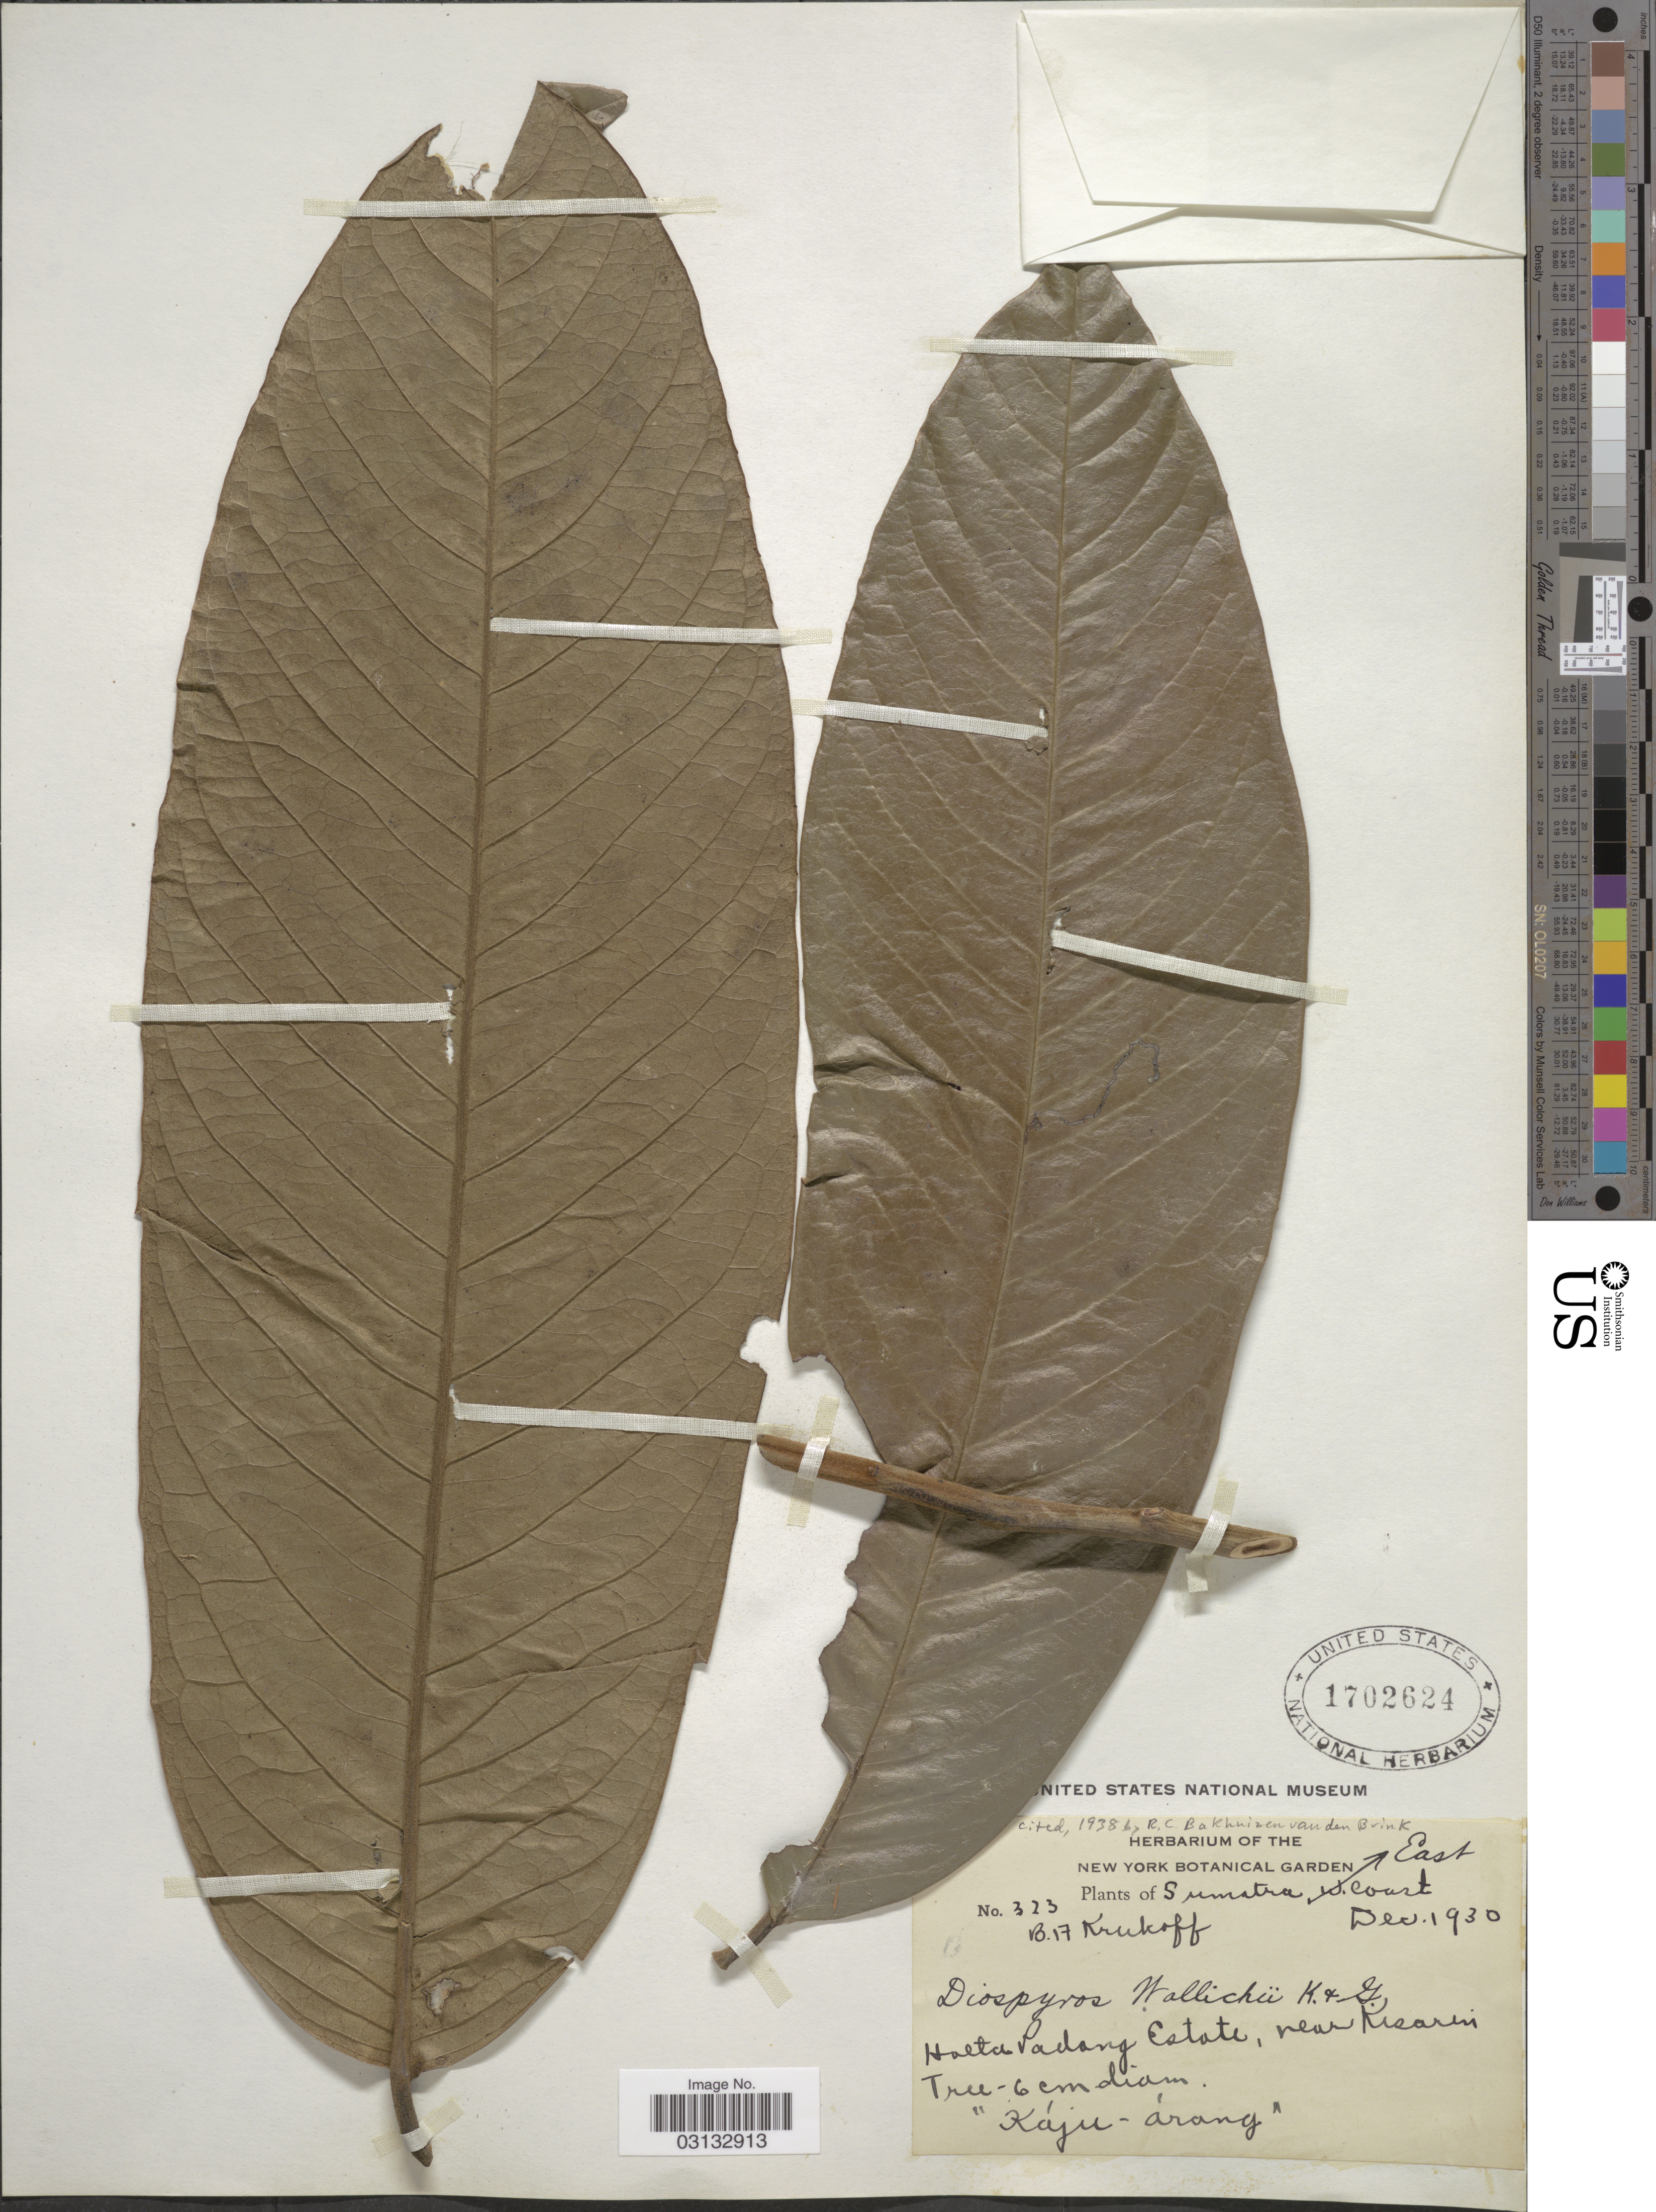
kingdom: Plantae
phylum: Tracheophyta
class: Magnoliopsida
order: Ericales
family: Ebenaceae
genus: Diospyros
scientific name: Diospyros wallichii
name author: King & Gamble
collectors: B. A. Krukoff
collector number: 323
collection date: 1930-12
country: Indonesia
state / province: Sumatra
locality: East Coast, Hoeta Padang Estate, near Kisarin.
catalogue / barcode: US 1702624